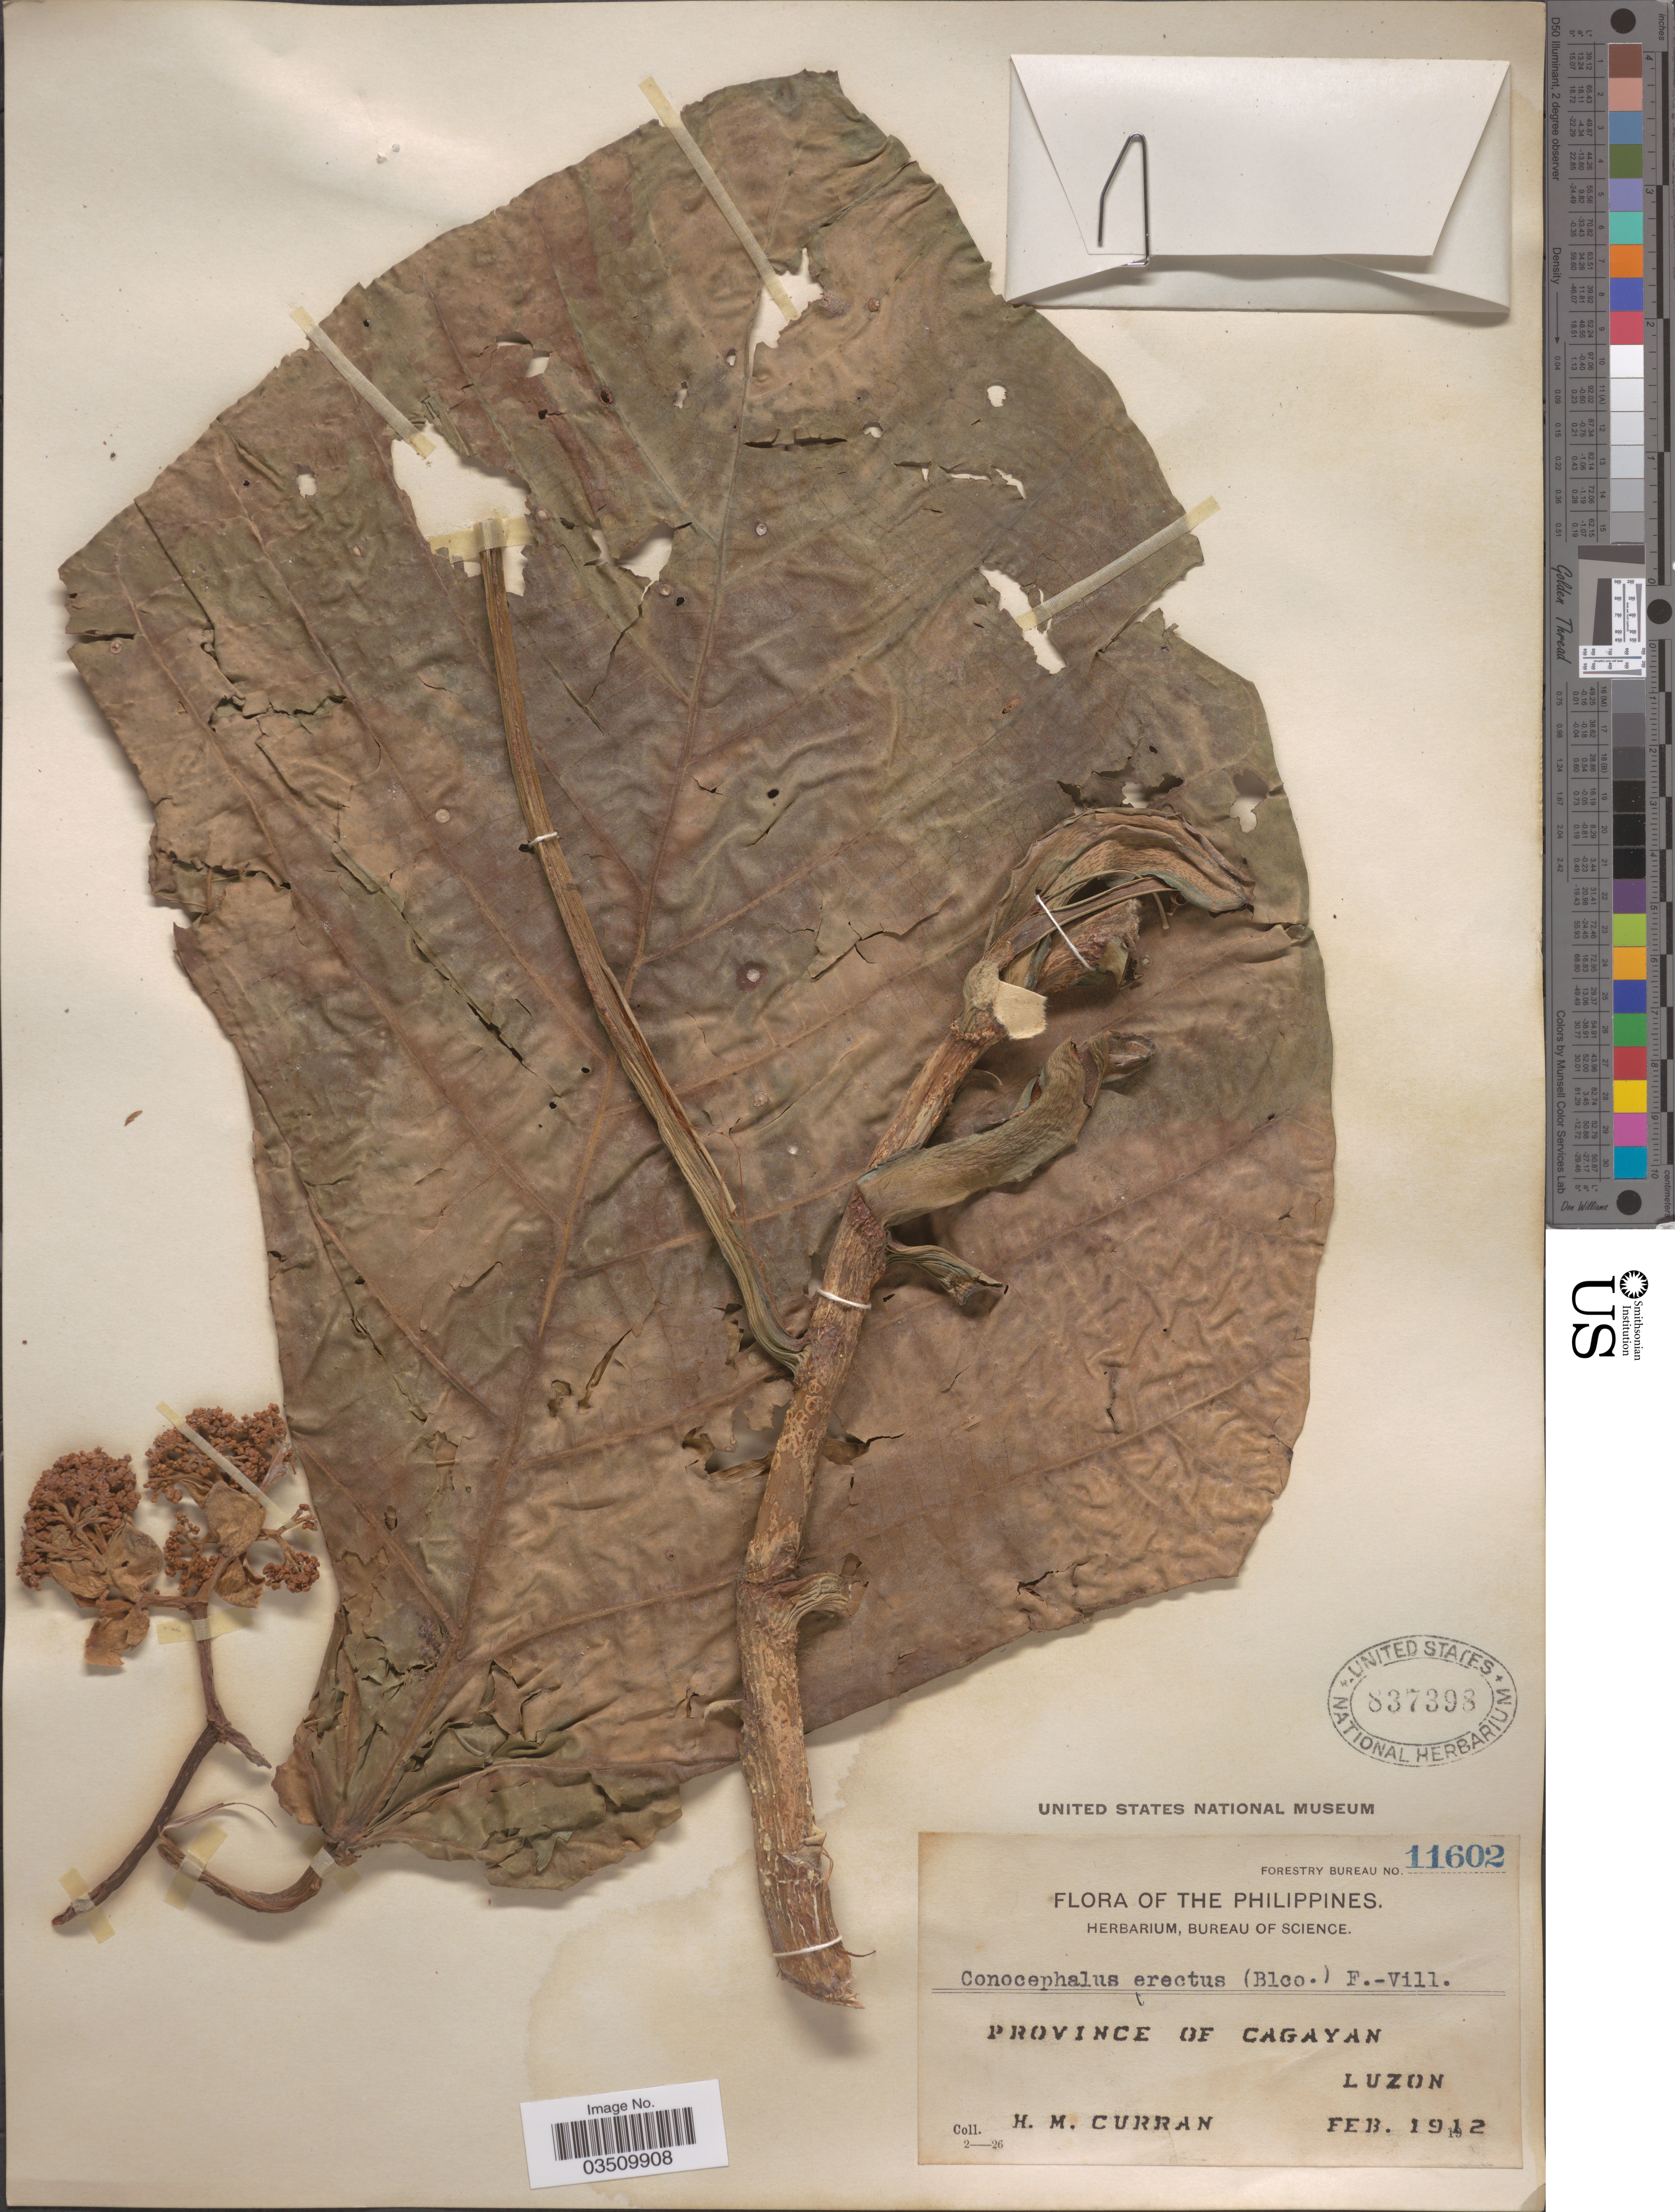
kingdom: Plantae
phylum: Tracheophyta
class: Magnoliopsida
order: Rosales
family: Urticaceae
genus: Poikilospermum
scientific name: Poikilospermum erectum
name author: (Blanco) Merr.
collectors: H. M. Curran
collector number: Forestry Bureau 11602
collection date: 1912-02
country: Philippines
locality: Province of Cagayan, Luzon.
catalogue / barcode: US 837398